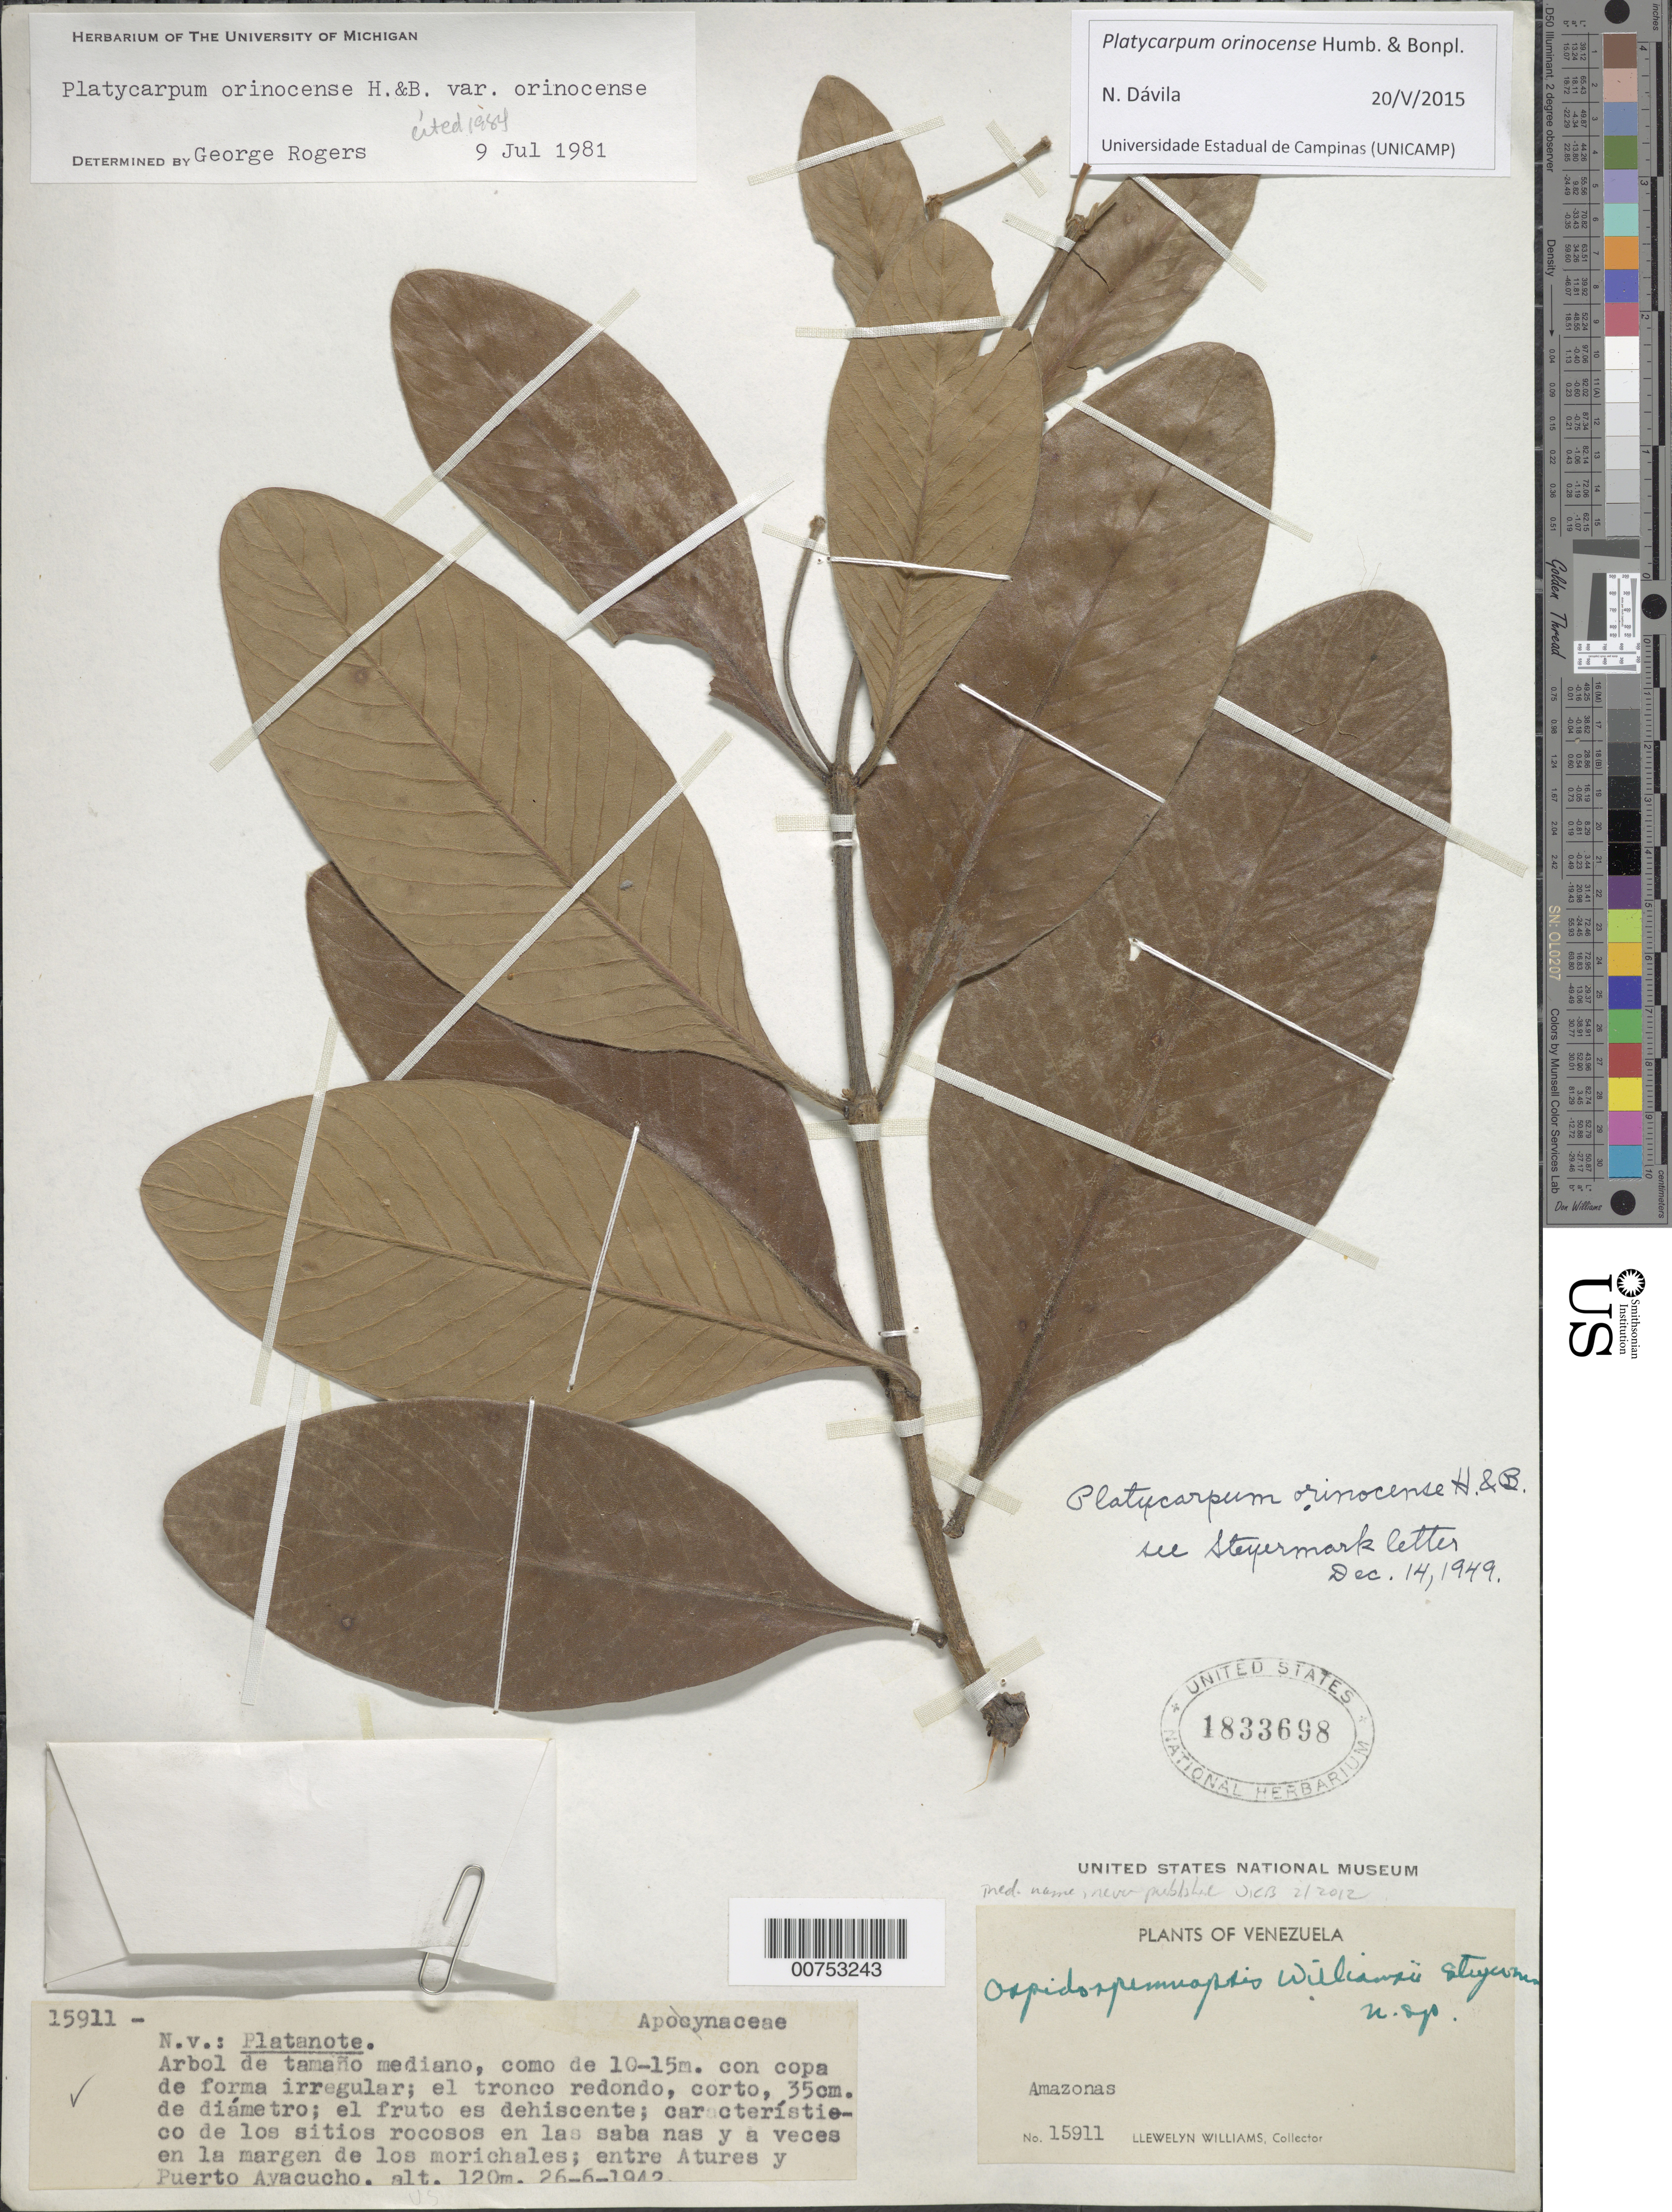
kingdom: Plantae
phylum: Tracheophyta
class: Magnoliopsida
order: Gentianales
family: Rubiaceae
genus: Platycarpum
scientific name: Platycarpum orinocense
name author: Bonpl.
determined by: Davila, N.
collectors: Ll. Williams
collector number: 15911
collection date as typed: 26-Jun-42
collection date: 1942-06-26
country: Venezuela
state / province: Amazonas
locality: Raudal de Atures to Puerto Ayacucho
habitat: Caracteristico de los sitios rocosos en las sabanas y a veces en la margen de los morchales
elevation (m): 120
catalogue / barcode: US 1833698